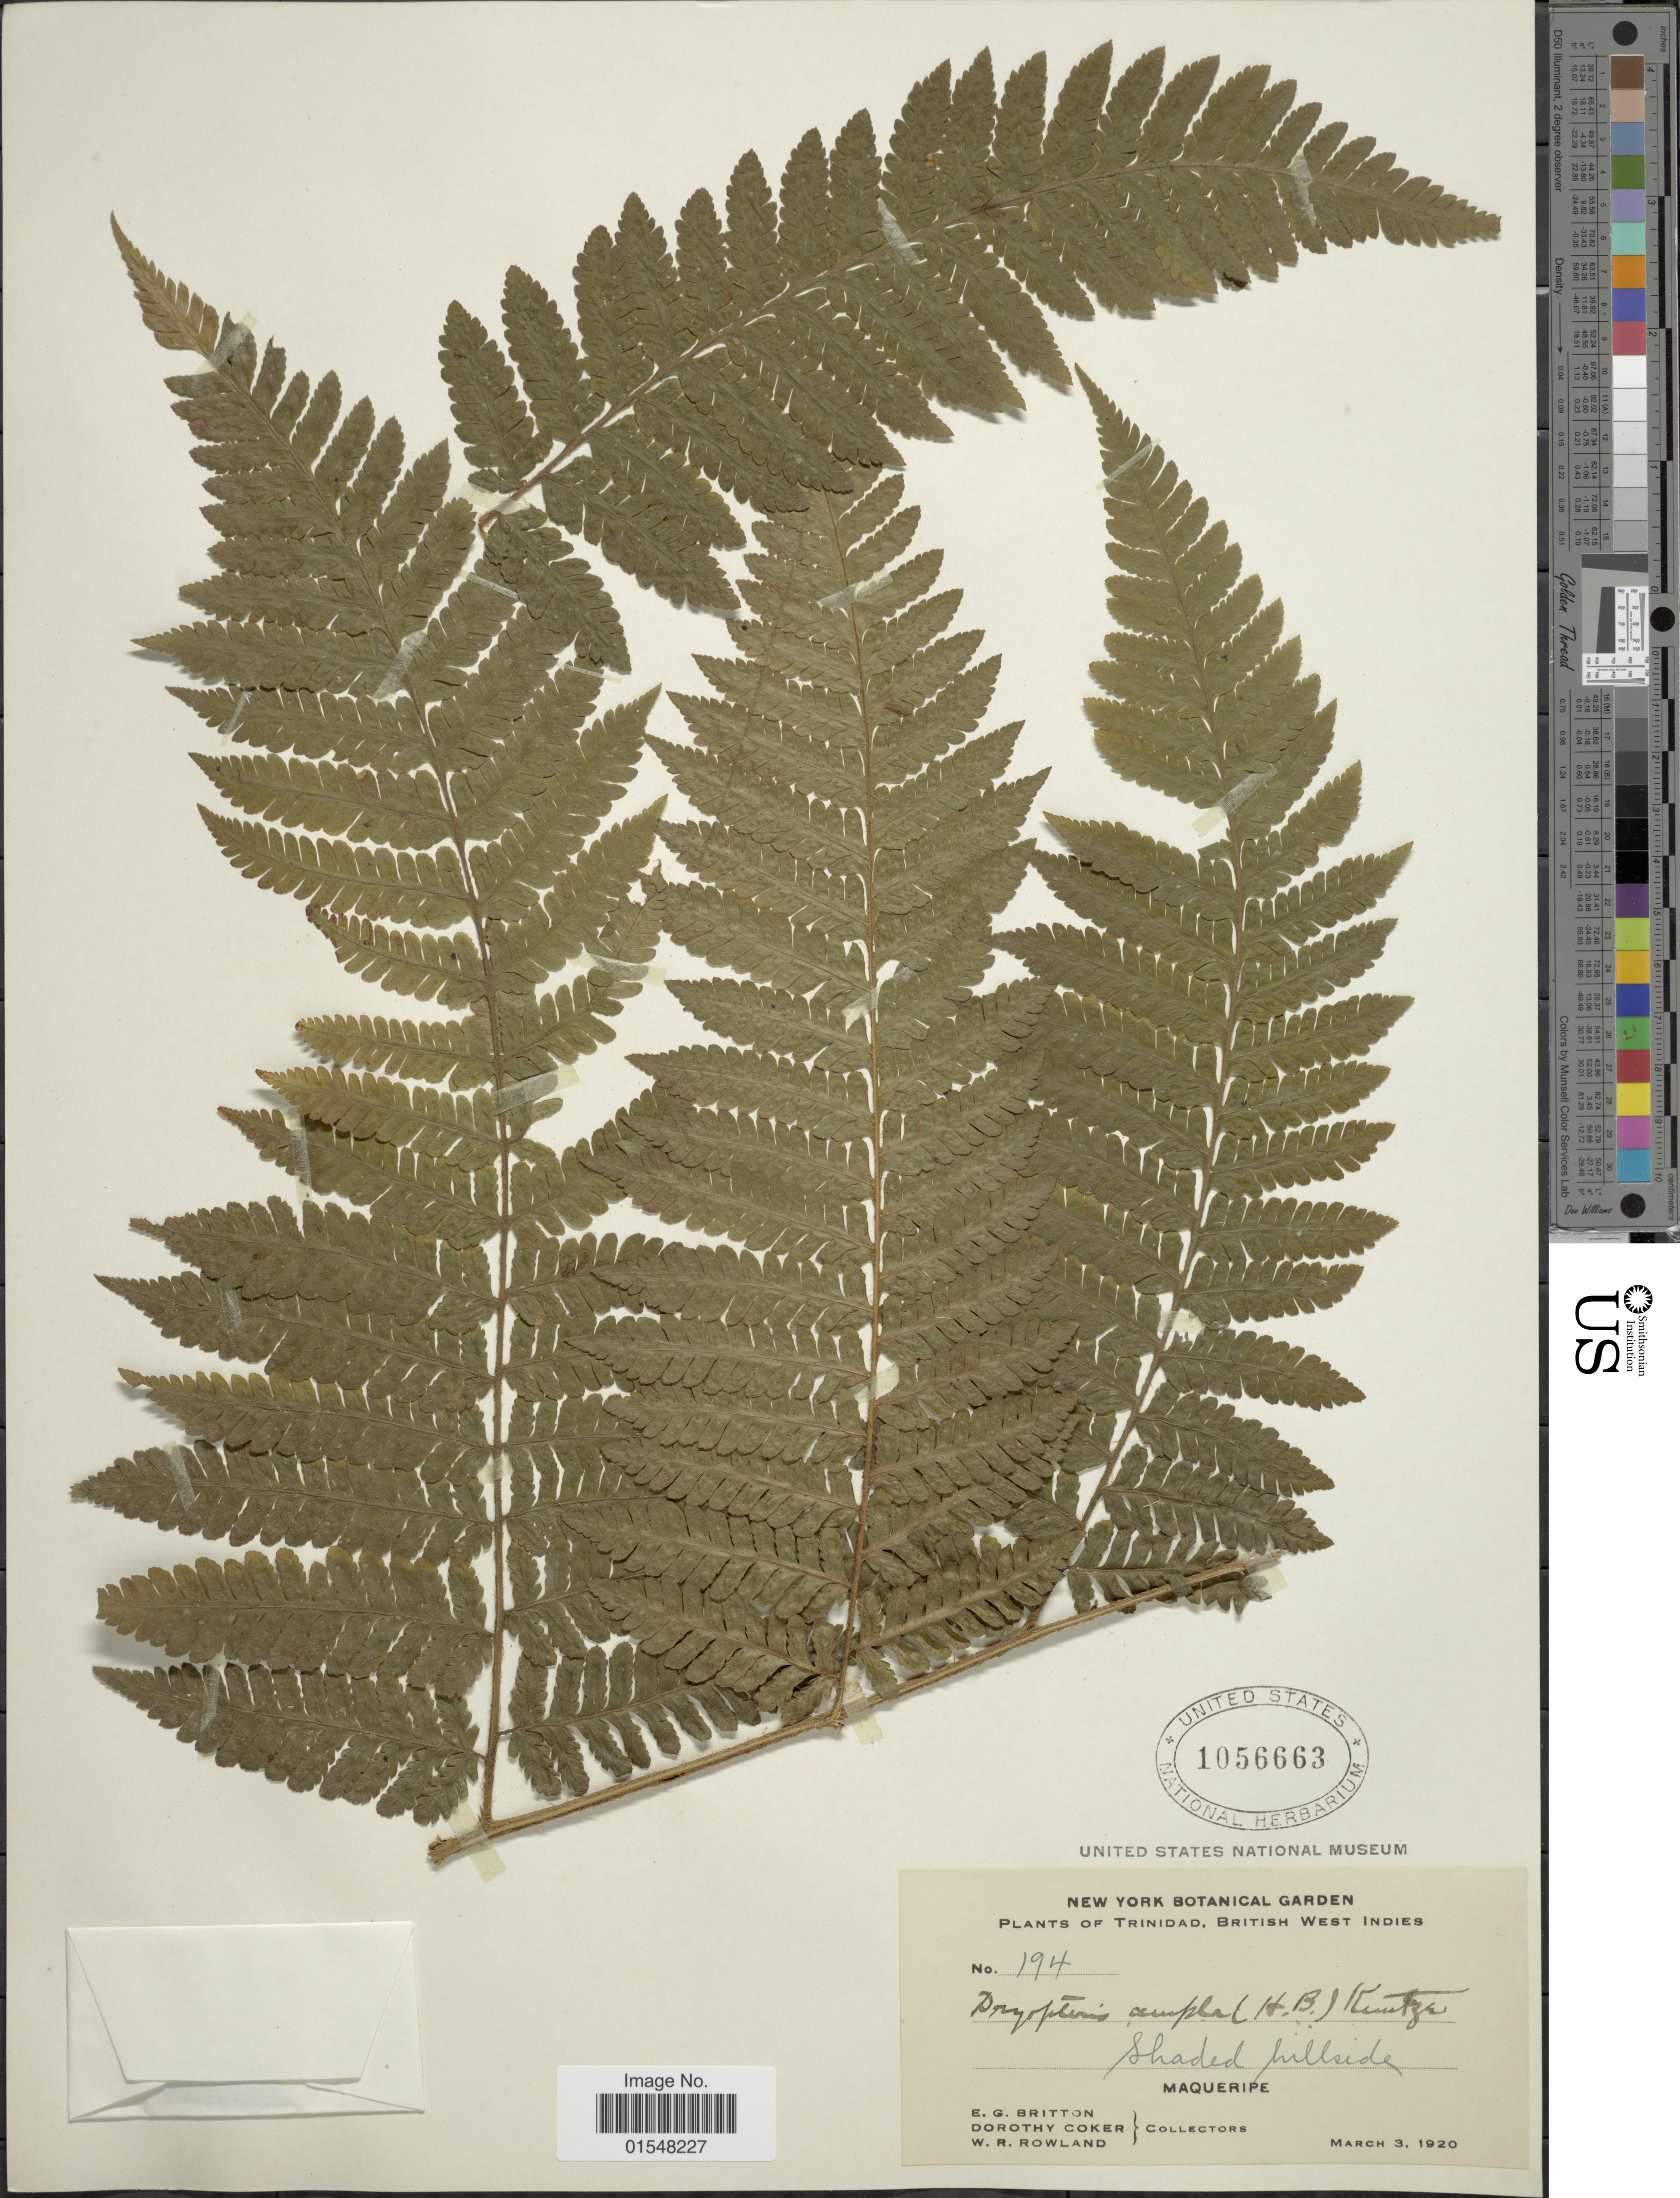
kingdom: Plantae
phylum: Tracheophyta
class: Polypodiopsida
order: Polypodiales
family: Dryopteridaceae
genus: Ctenitis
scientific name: Ctenitis sloanei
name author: (Poepp. ex Spreng.) C.V. Morton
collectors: E. G. Britton, D. Coker & W. Rowland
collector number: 194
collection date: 1920-03-03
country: Trinidad and Tobago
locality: Trinidad. British West Indies, shaded hillside, Maqueripe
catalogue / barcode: US 1056663